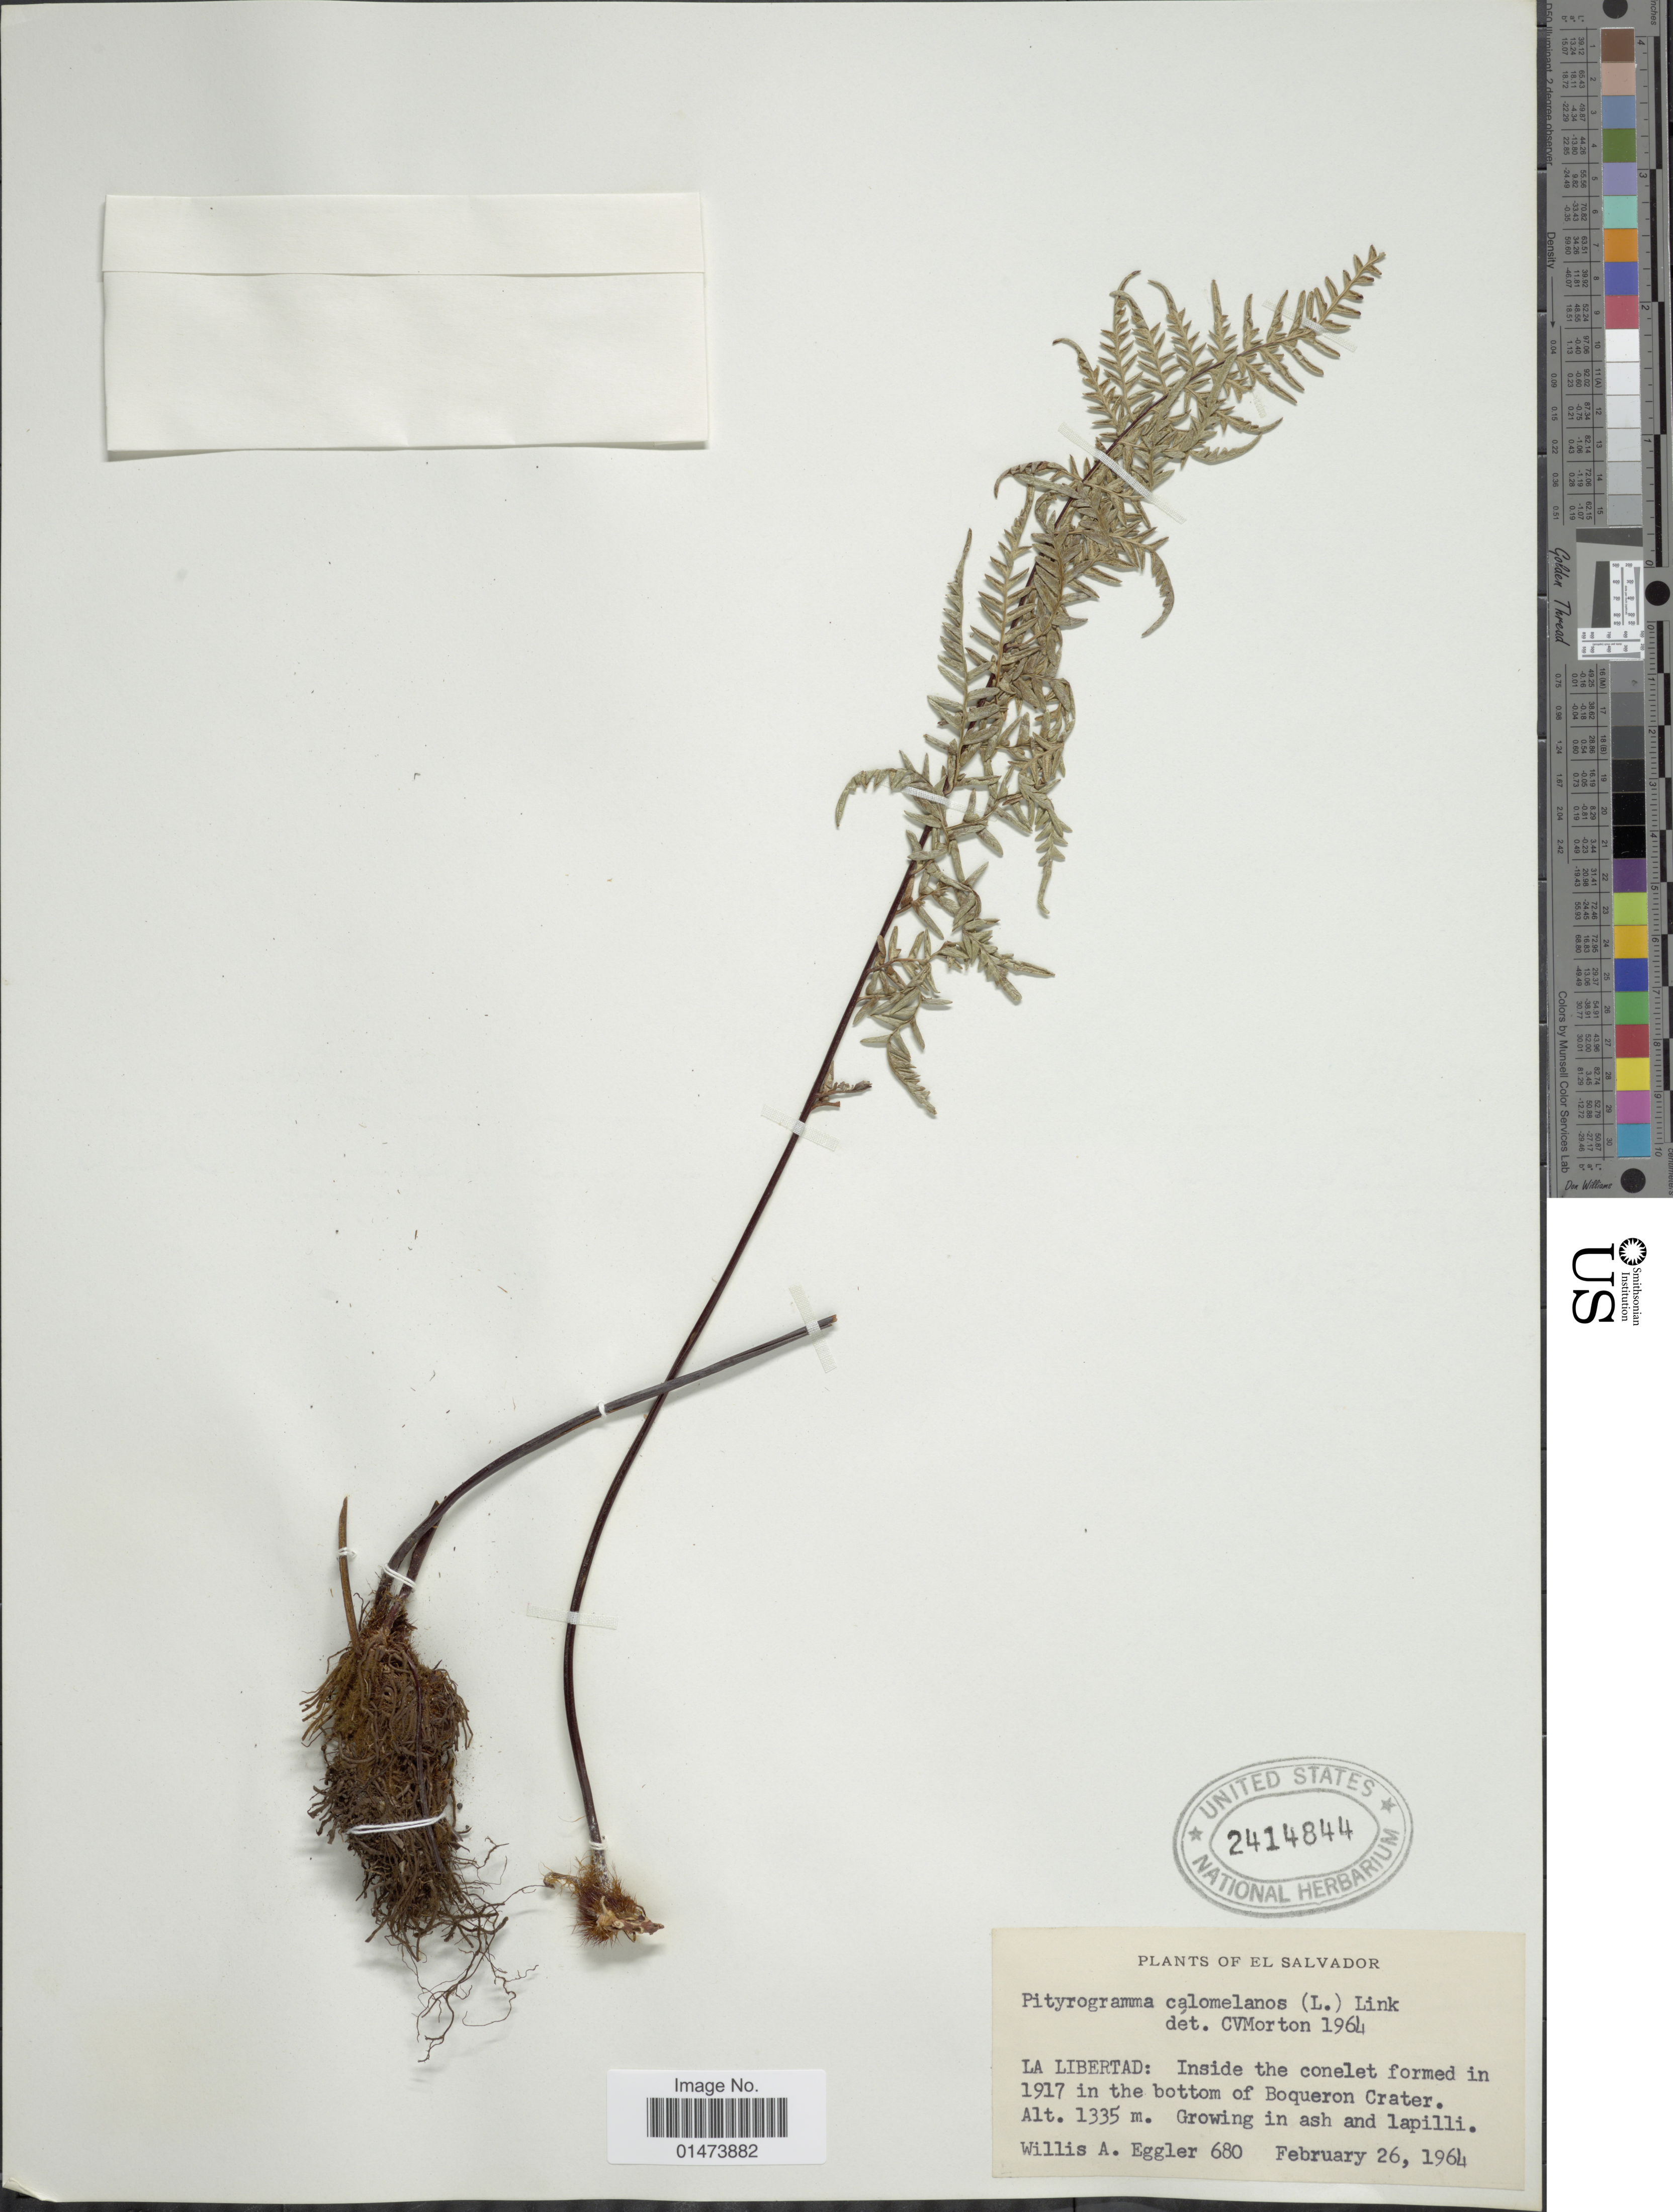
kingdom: Plantae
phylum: Tracheophyta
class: Polypodiopsida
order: Polypodiales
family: Pteridaceae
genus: Pityrogramma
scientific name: Pityrogramma calomelanos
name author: (L.) Link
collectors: W. A. Eggler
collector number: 680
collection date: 1964-02-26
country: El Salvador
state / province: La Libertad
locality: Inside the conelet formed in 1917 in the bottom of Boqueron Crater, growing in ash and Lapilli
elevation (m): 1335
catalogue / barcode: US 2414844